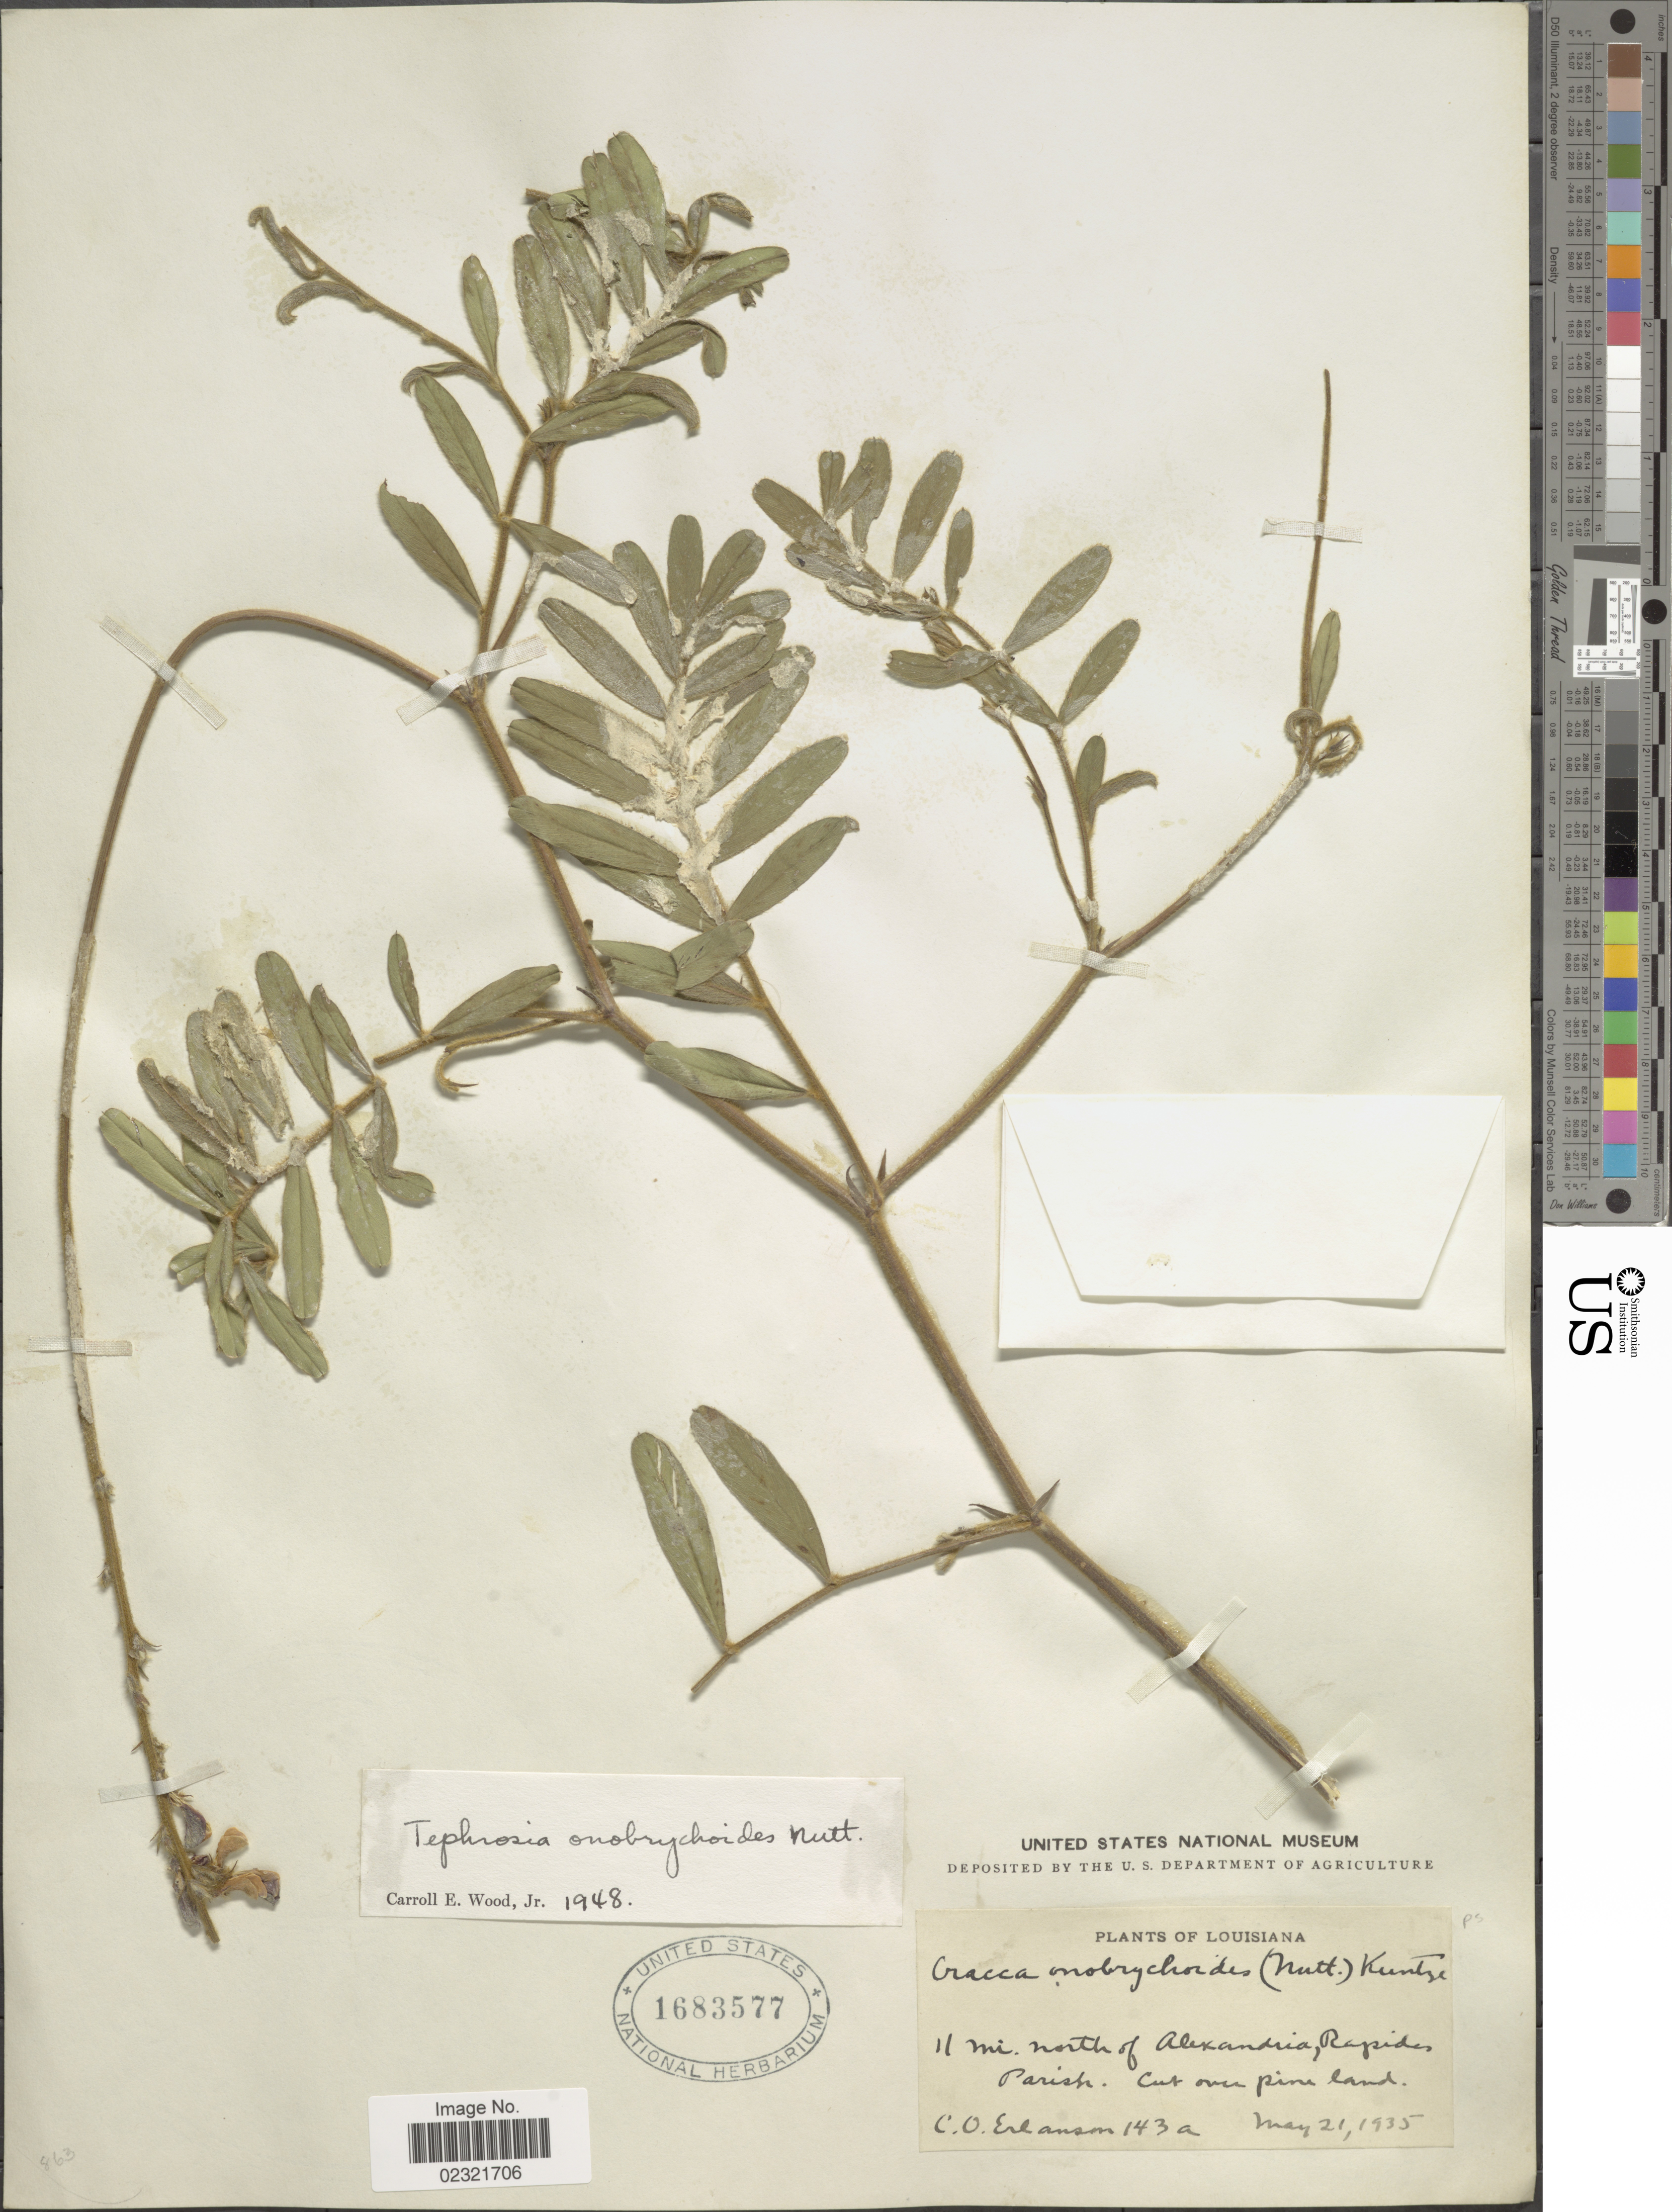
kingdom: Plantae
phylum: Tracheophyta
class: Magnoliopsida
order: Fabales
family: Fabaceae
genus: Tephrosia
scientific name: Tephrosia onobrychoides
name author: Nutt.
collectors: C. O. Erlanson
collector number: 143a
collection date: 1935-05-21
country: United States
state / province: Louisiana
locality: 11 mi north of Alexandria, Rapides Parish. Cut over pine land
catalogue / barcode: US 1683577